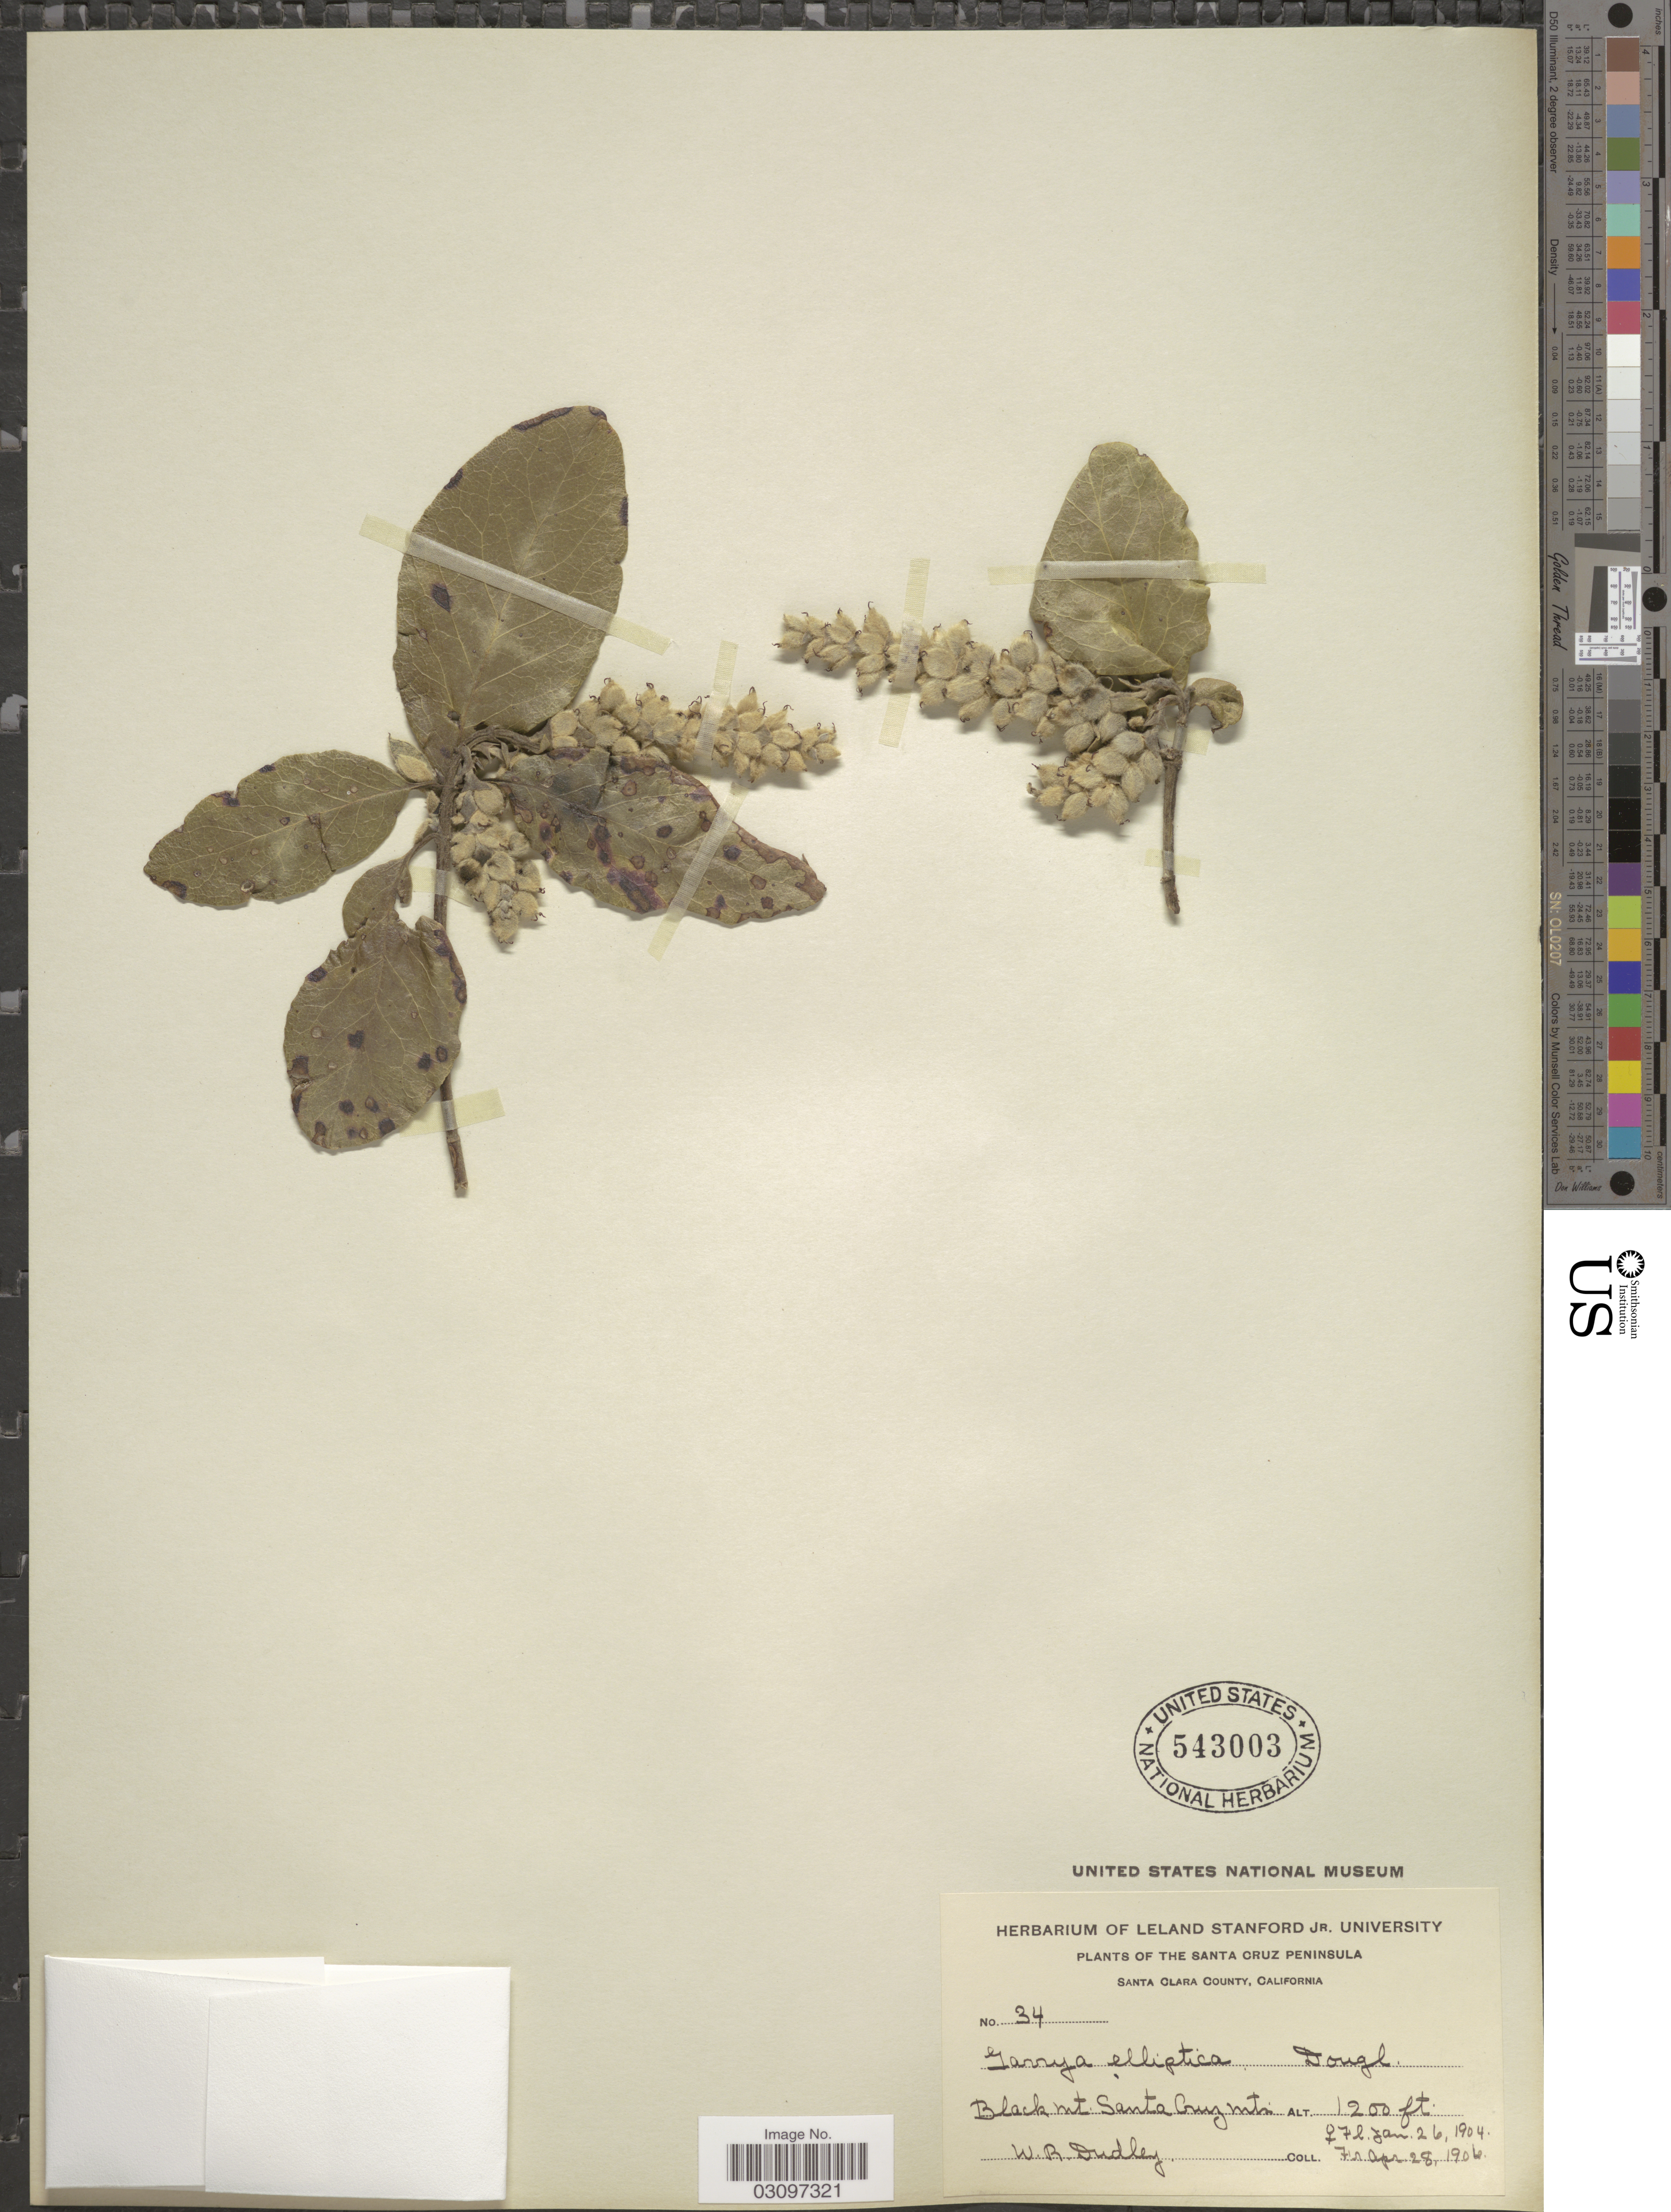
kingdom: Plantae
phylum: Tracheophyta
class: Magnoliopsida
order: Garryales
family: Garryaceae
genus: Garrya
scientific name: Garrya elliptica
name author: Douglas ex Lindl.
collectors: W. Dudley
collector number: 34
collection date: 1904-01-26/1906-04-28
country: United States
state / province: California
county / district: Santa Clara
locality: Santa Cruz Peninsula. Santa Clara County. Black Mt. Santa Cruz Mts.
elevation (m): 366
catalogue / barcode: US 543003